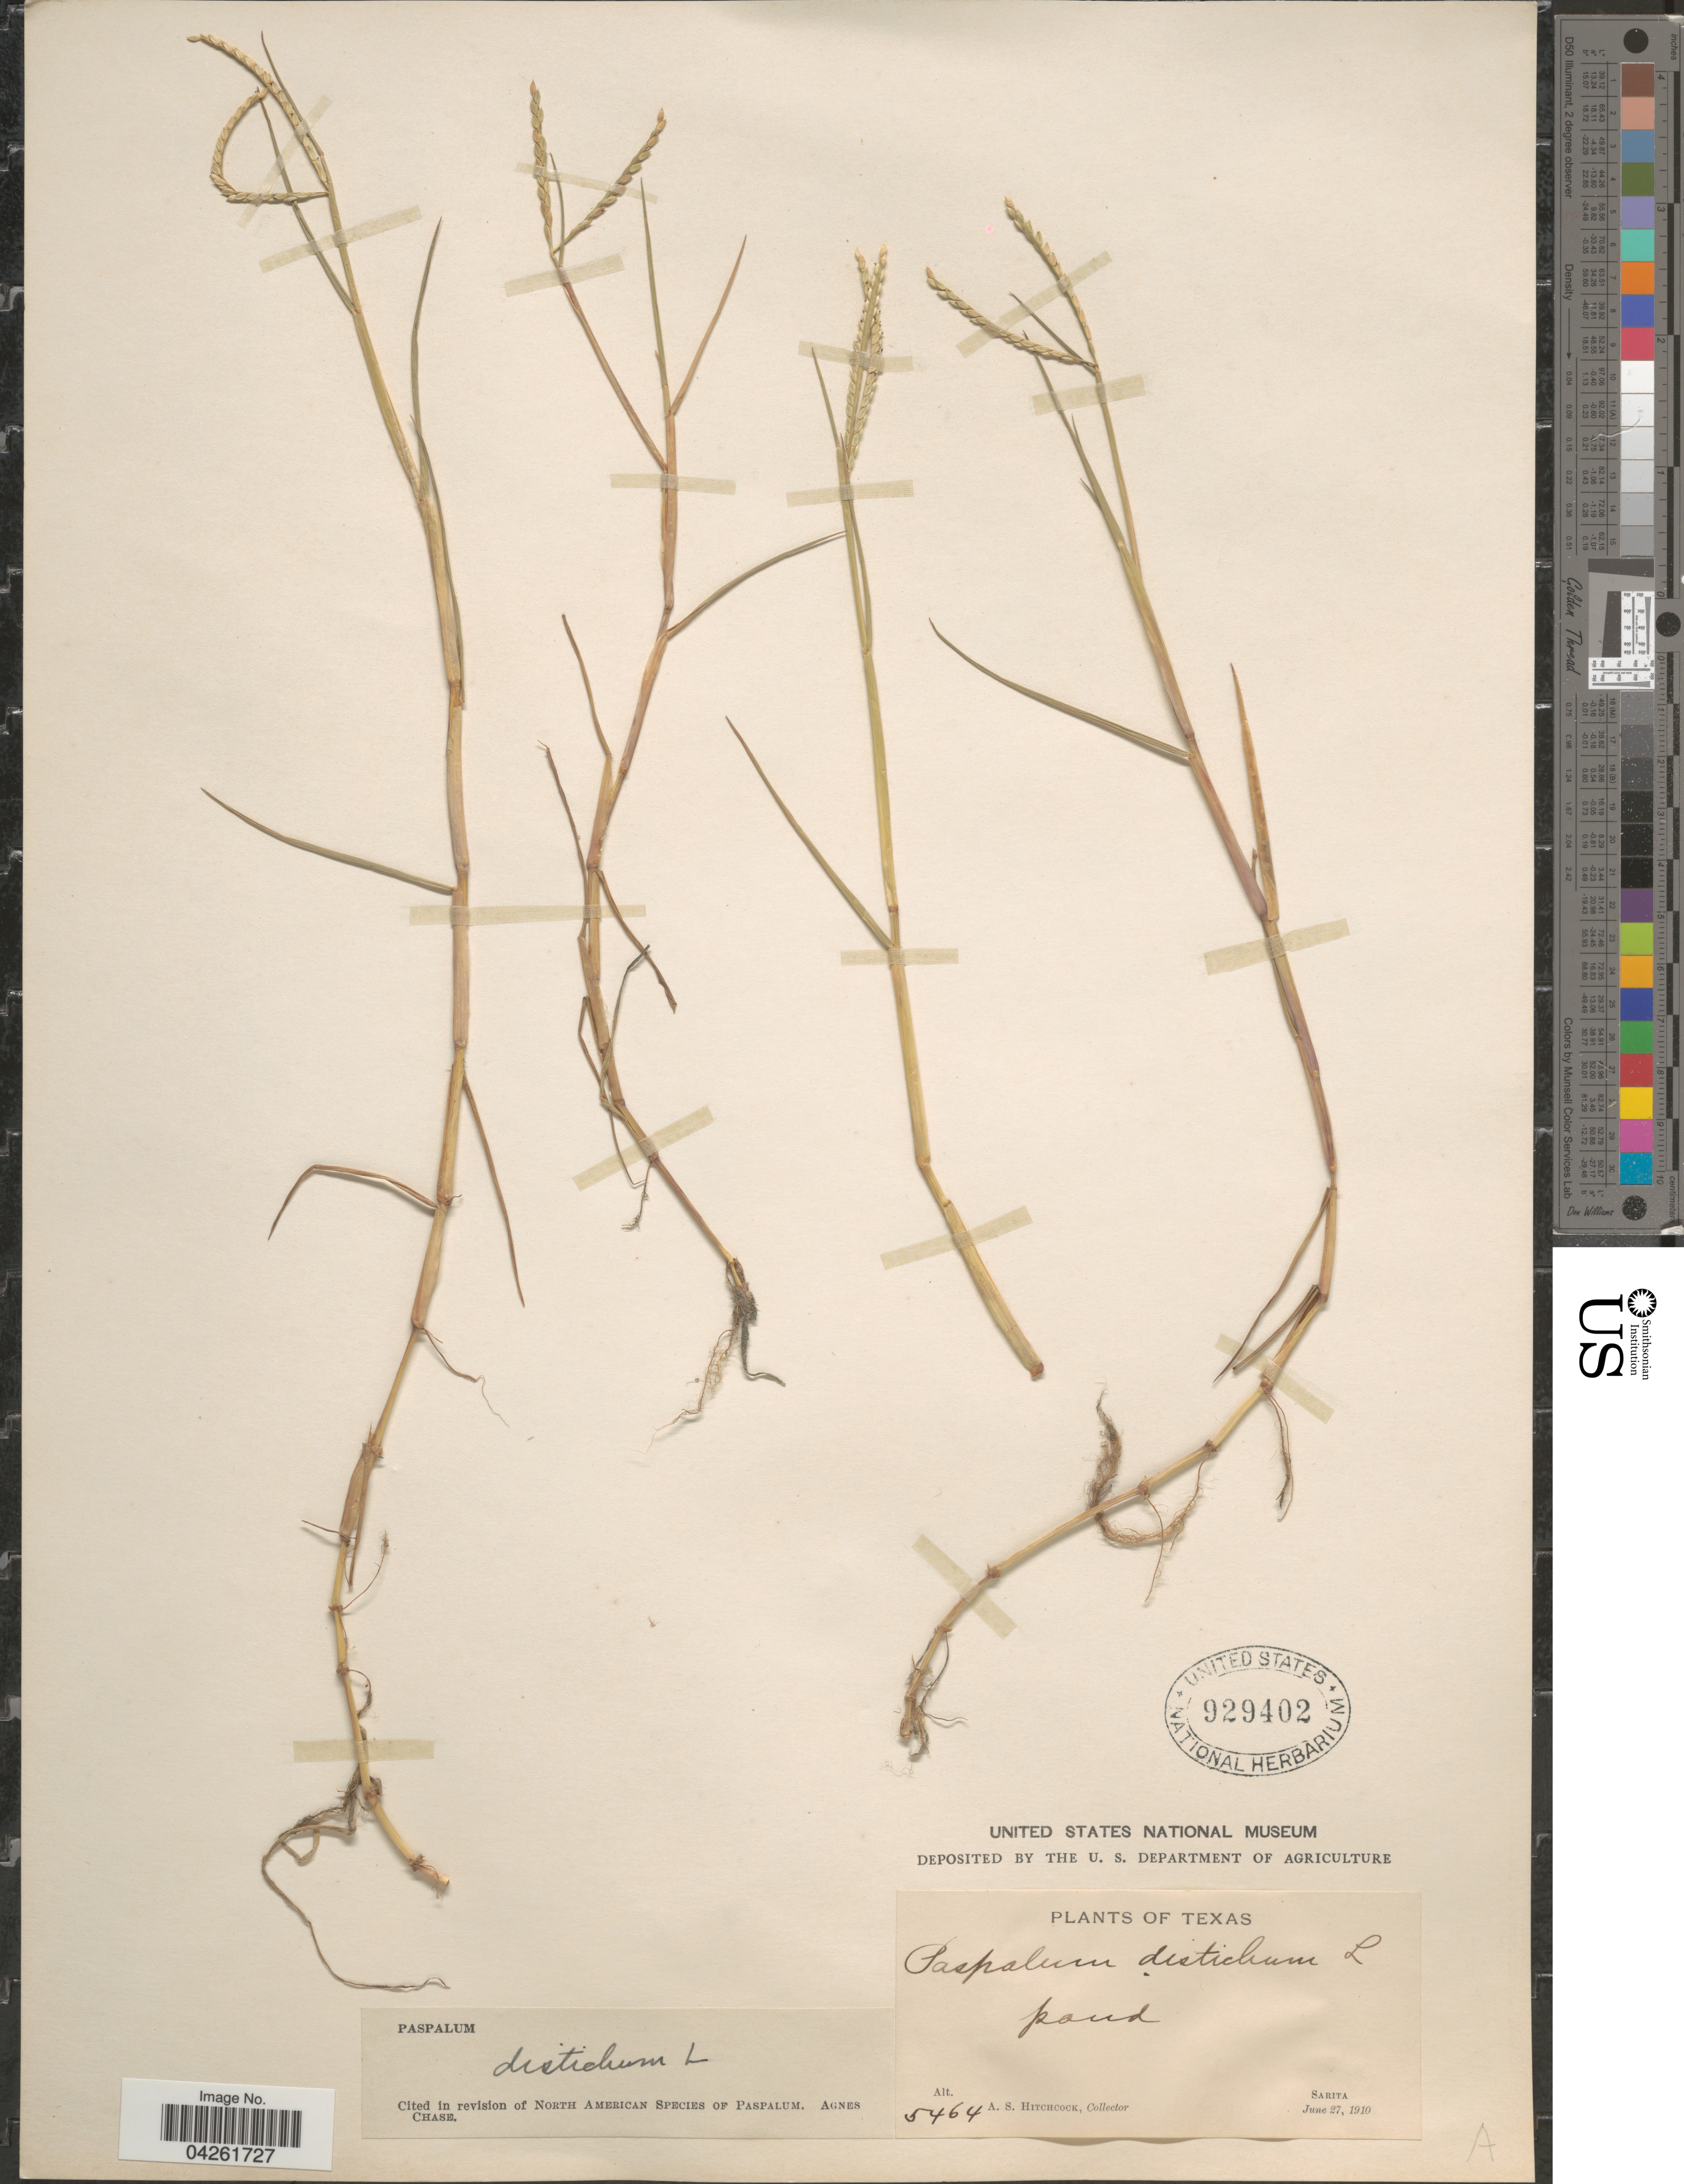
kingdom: Plantae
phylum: Tracheophyta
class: Liliopsida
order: Poales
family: Poaceae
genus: Paspalum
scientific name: Paspalum distichum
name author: L.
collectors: A. S. Hitchcock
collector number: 5464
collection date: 1910-06-27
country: United States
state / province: Texas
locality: Sarita.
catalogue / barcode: US 929402